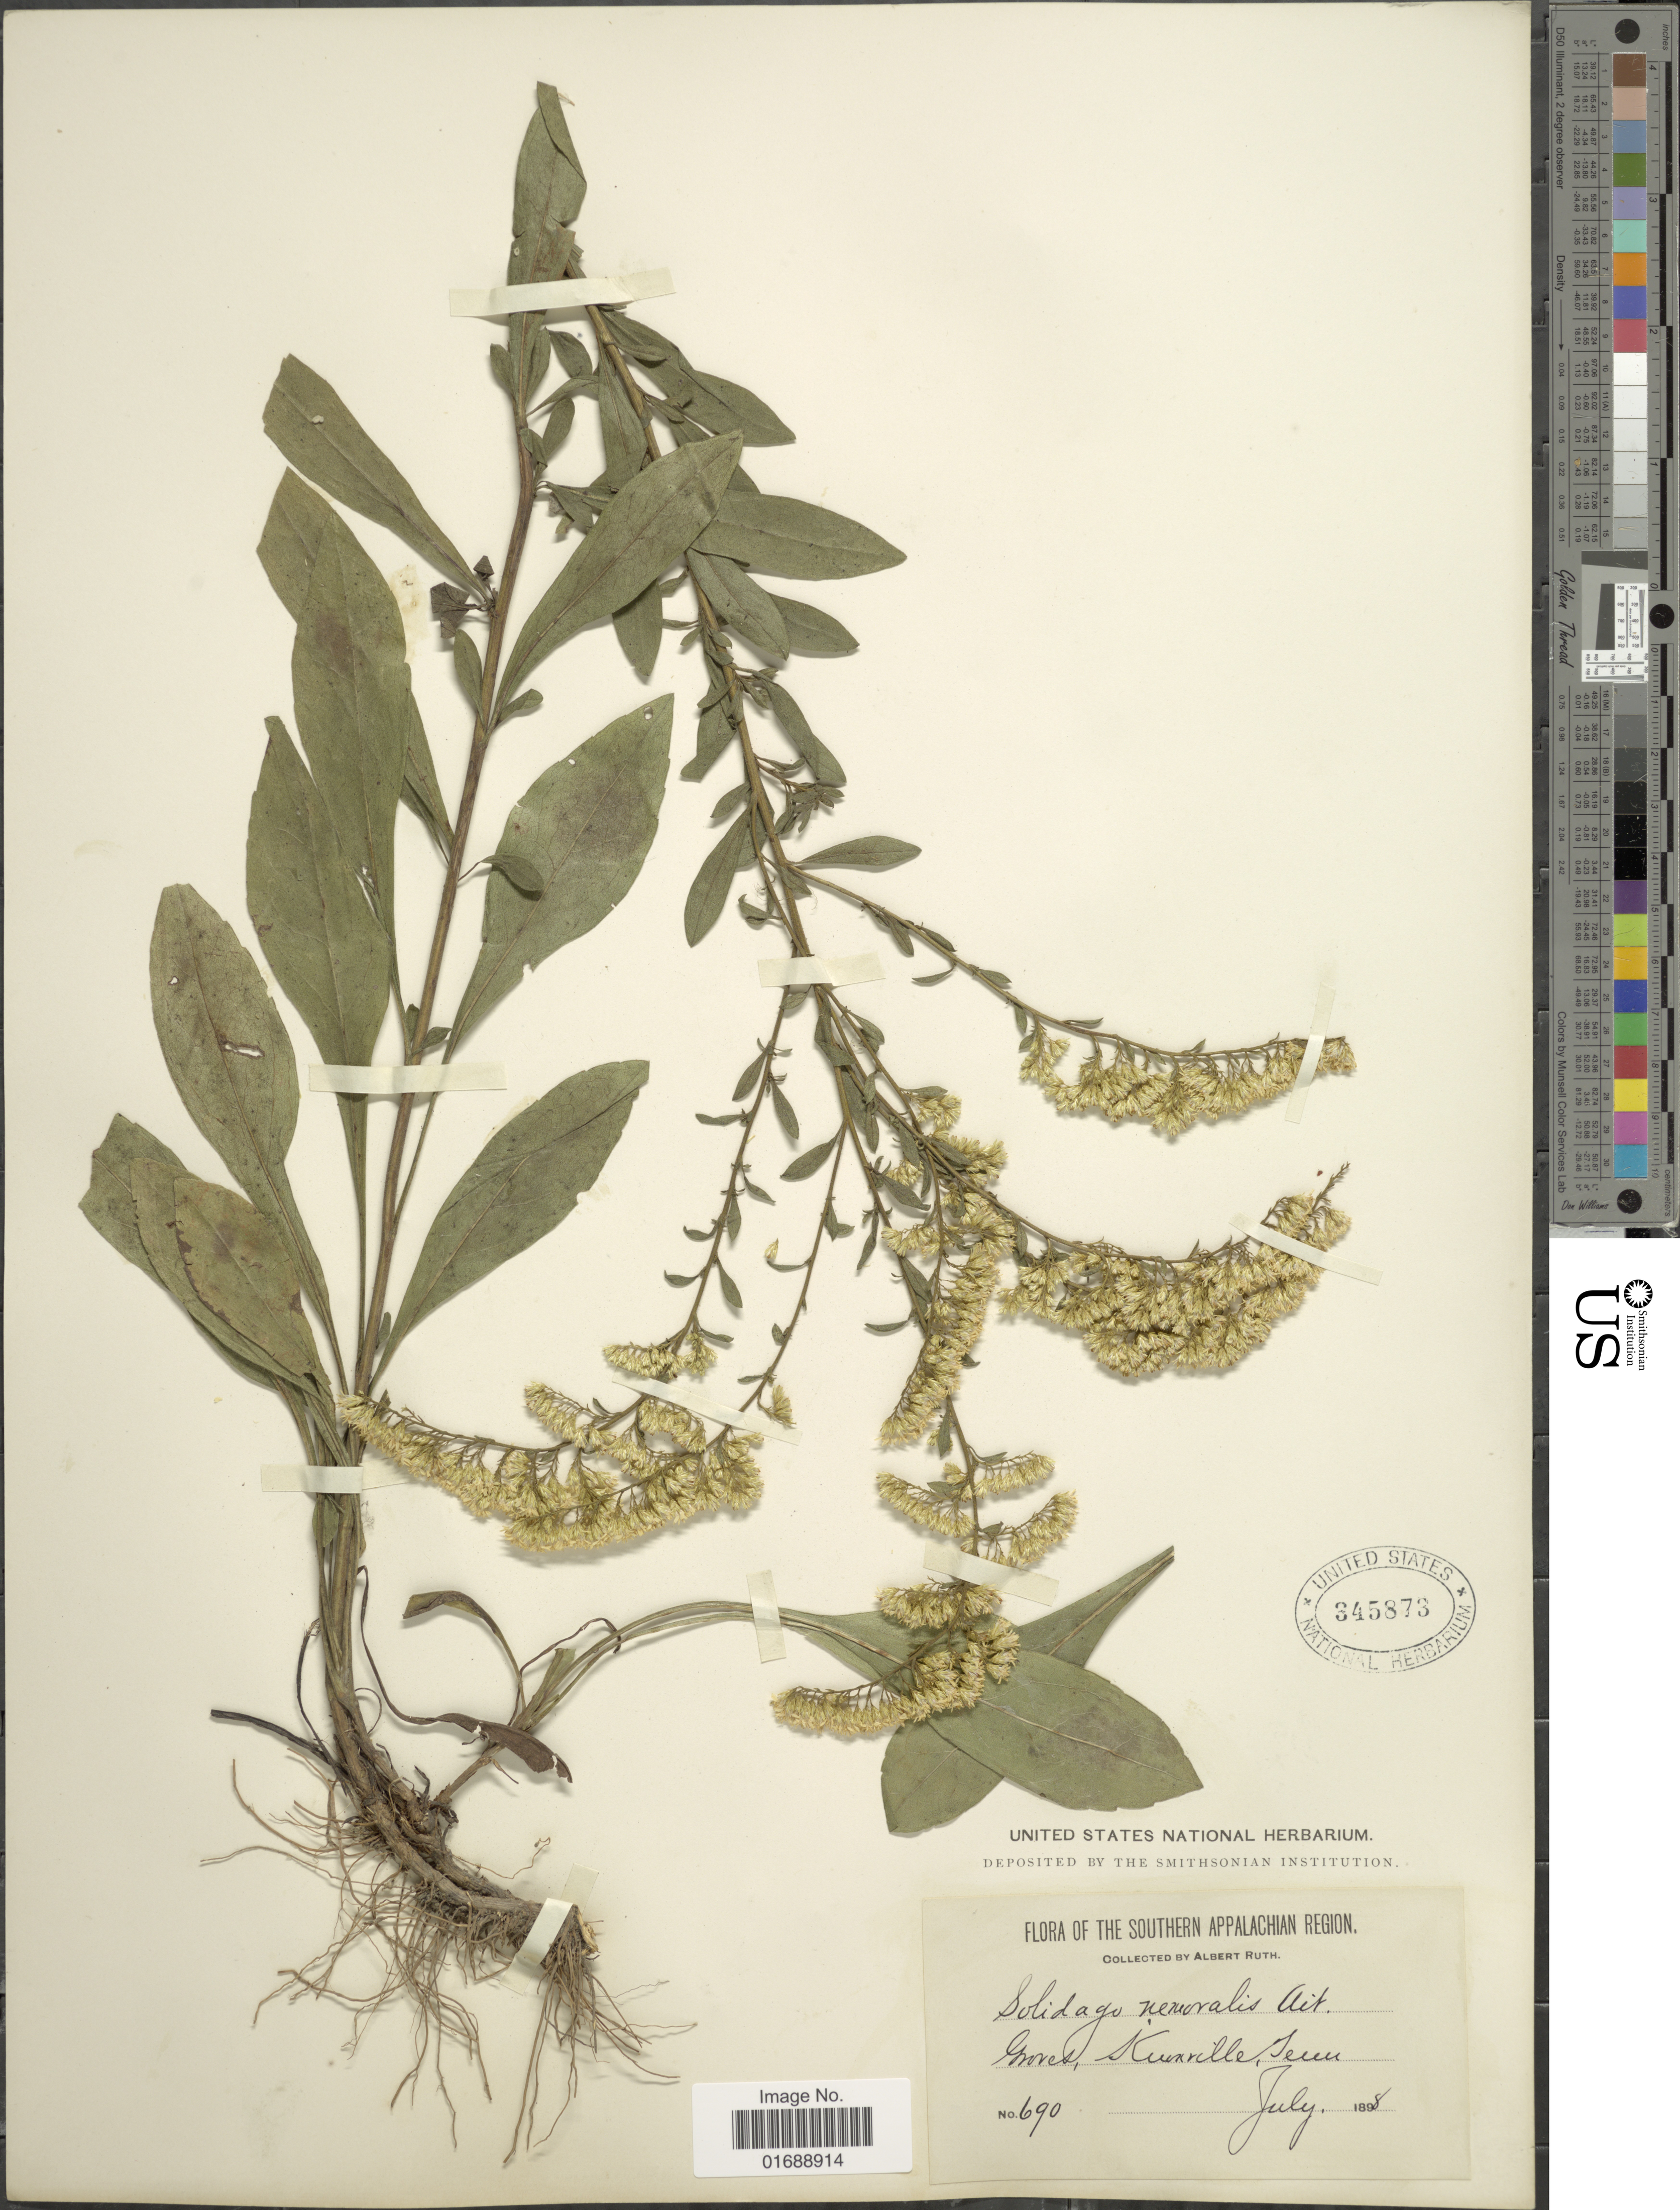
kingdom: Plantae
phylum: Tracheophyta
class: Magnoliopsida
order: Asterales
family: Asteraceae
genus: Solidago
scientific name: Solidago nemoralis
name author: Aiton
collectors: A. Ruth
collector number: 690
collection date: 1898-07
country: United States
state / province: Tennessee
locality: Southern Appalachian Region, Gores, Knoxville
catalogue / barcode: US 345873